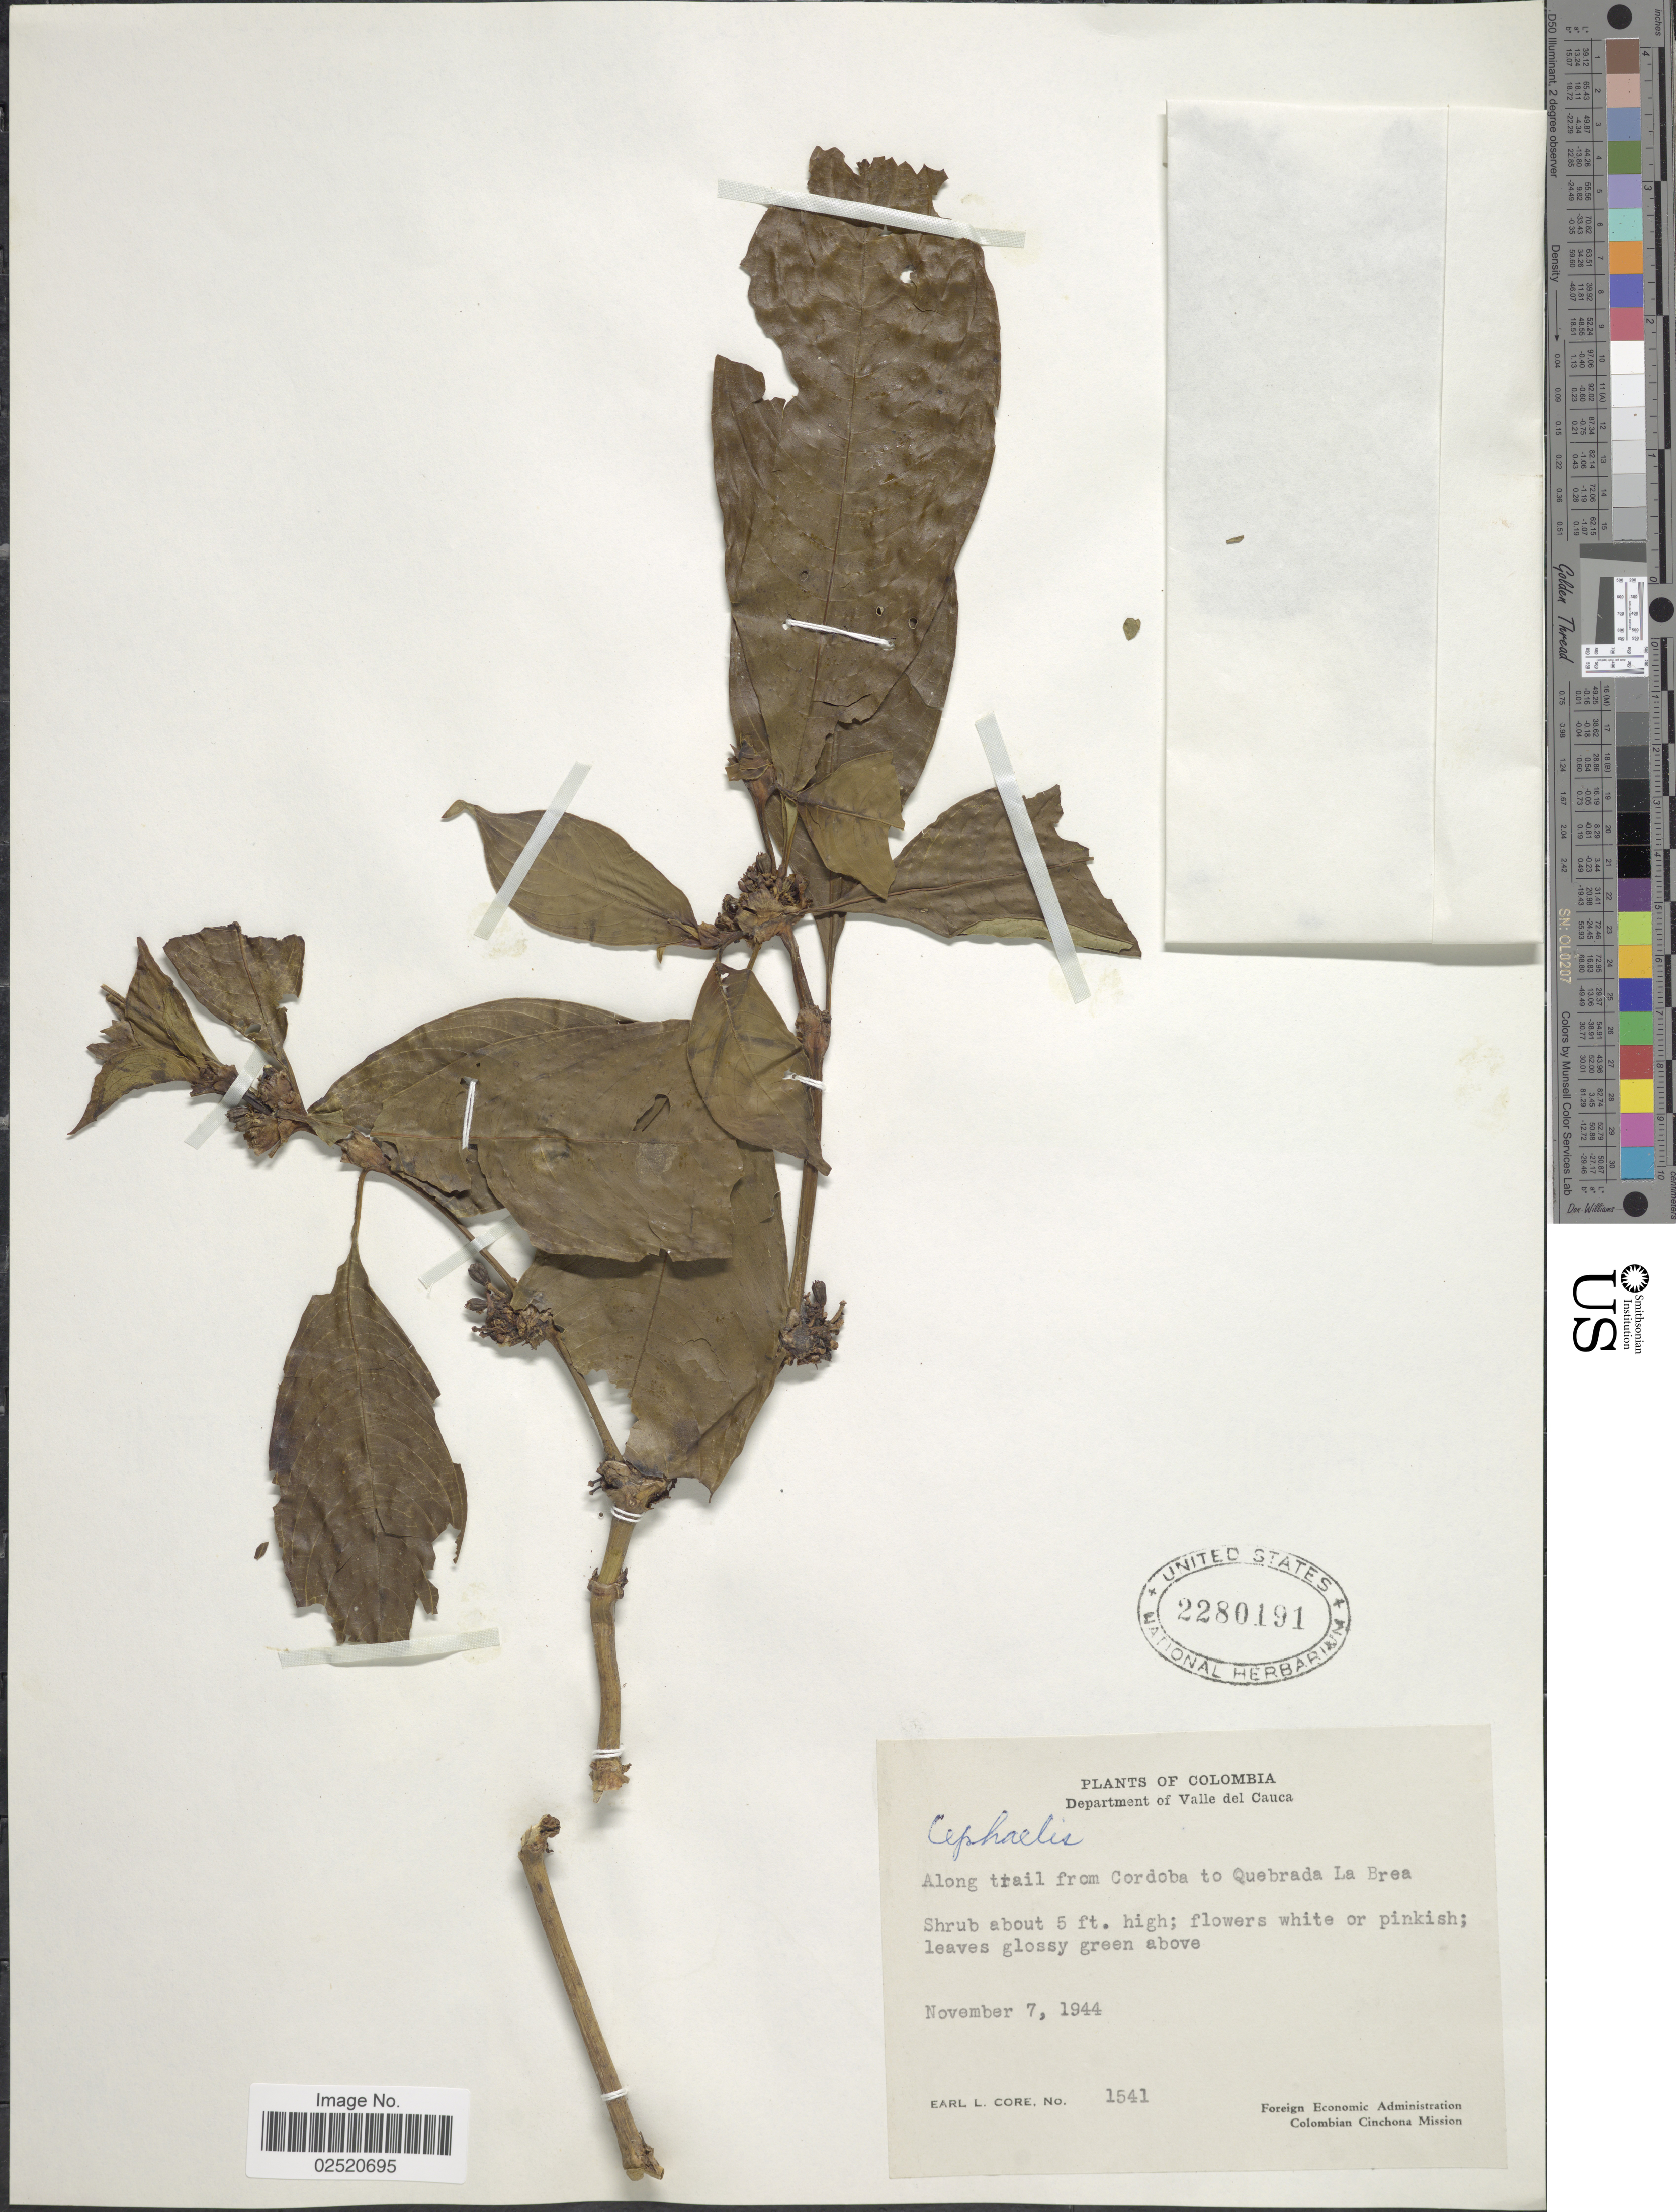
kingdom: Plantae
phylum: Tracheophyta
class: Magnoliopsida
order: Gentianales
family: Rubiaceae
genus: Psychotria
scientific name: Psychotria sp.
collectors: E. L. Core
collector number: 1541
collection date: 1944-11-07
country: Colombia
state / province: Valle del Cauca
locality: Along trail from Cordoba to Quebrada La Brea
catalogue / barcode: US 2280191